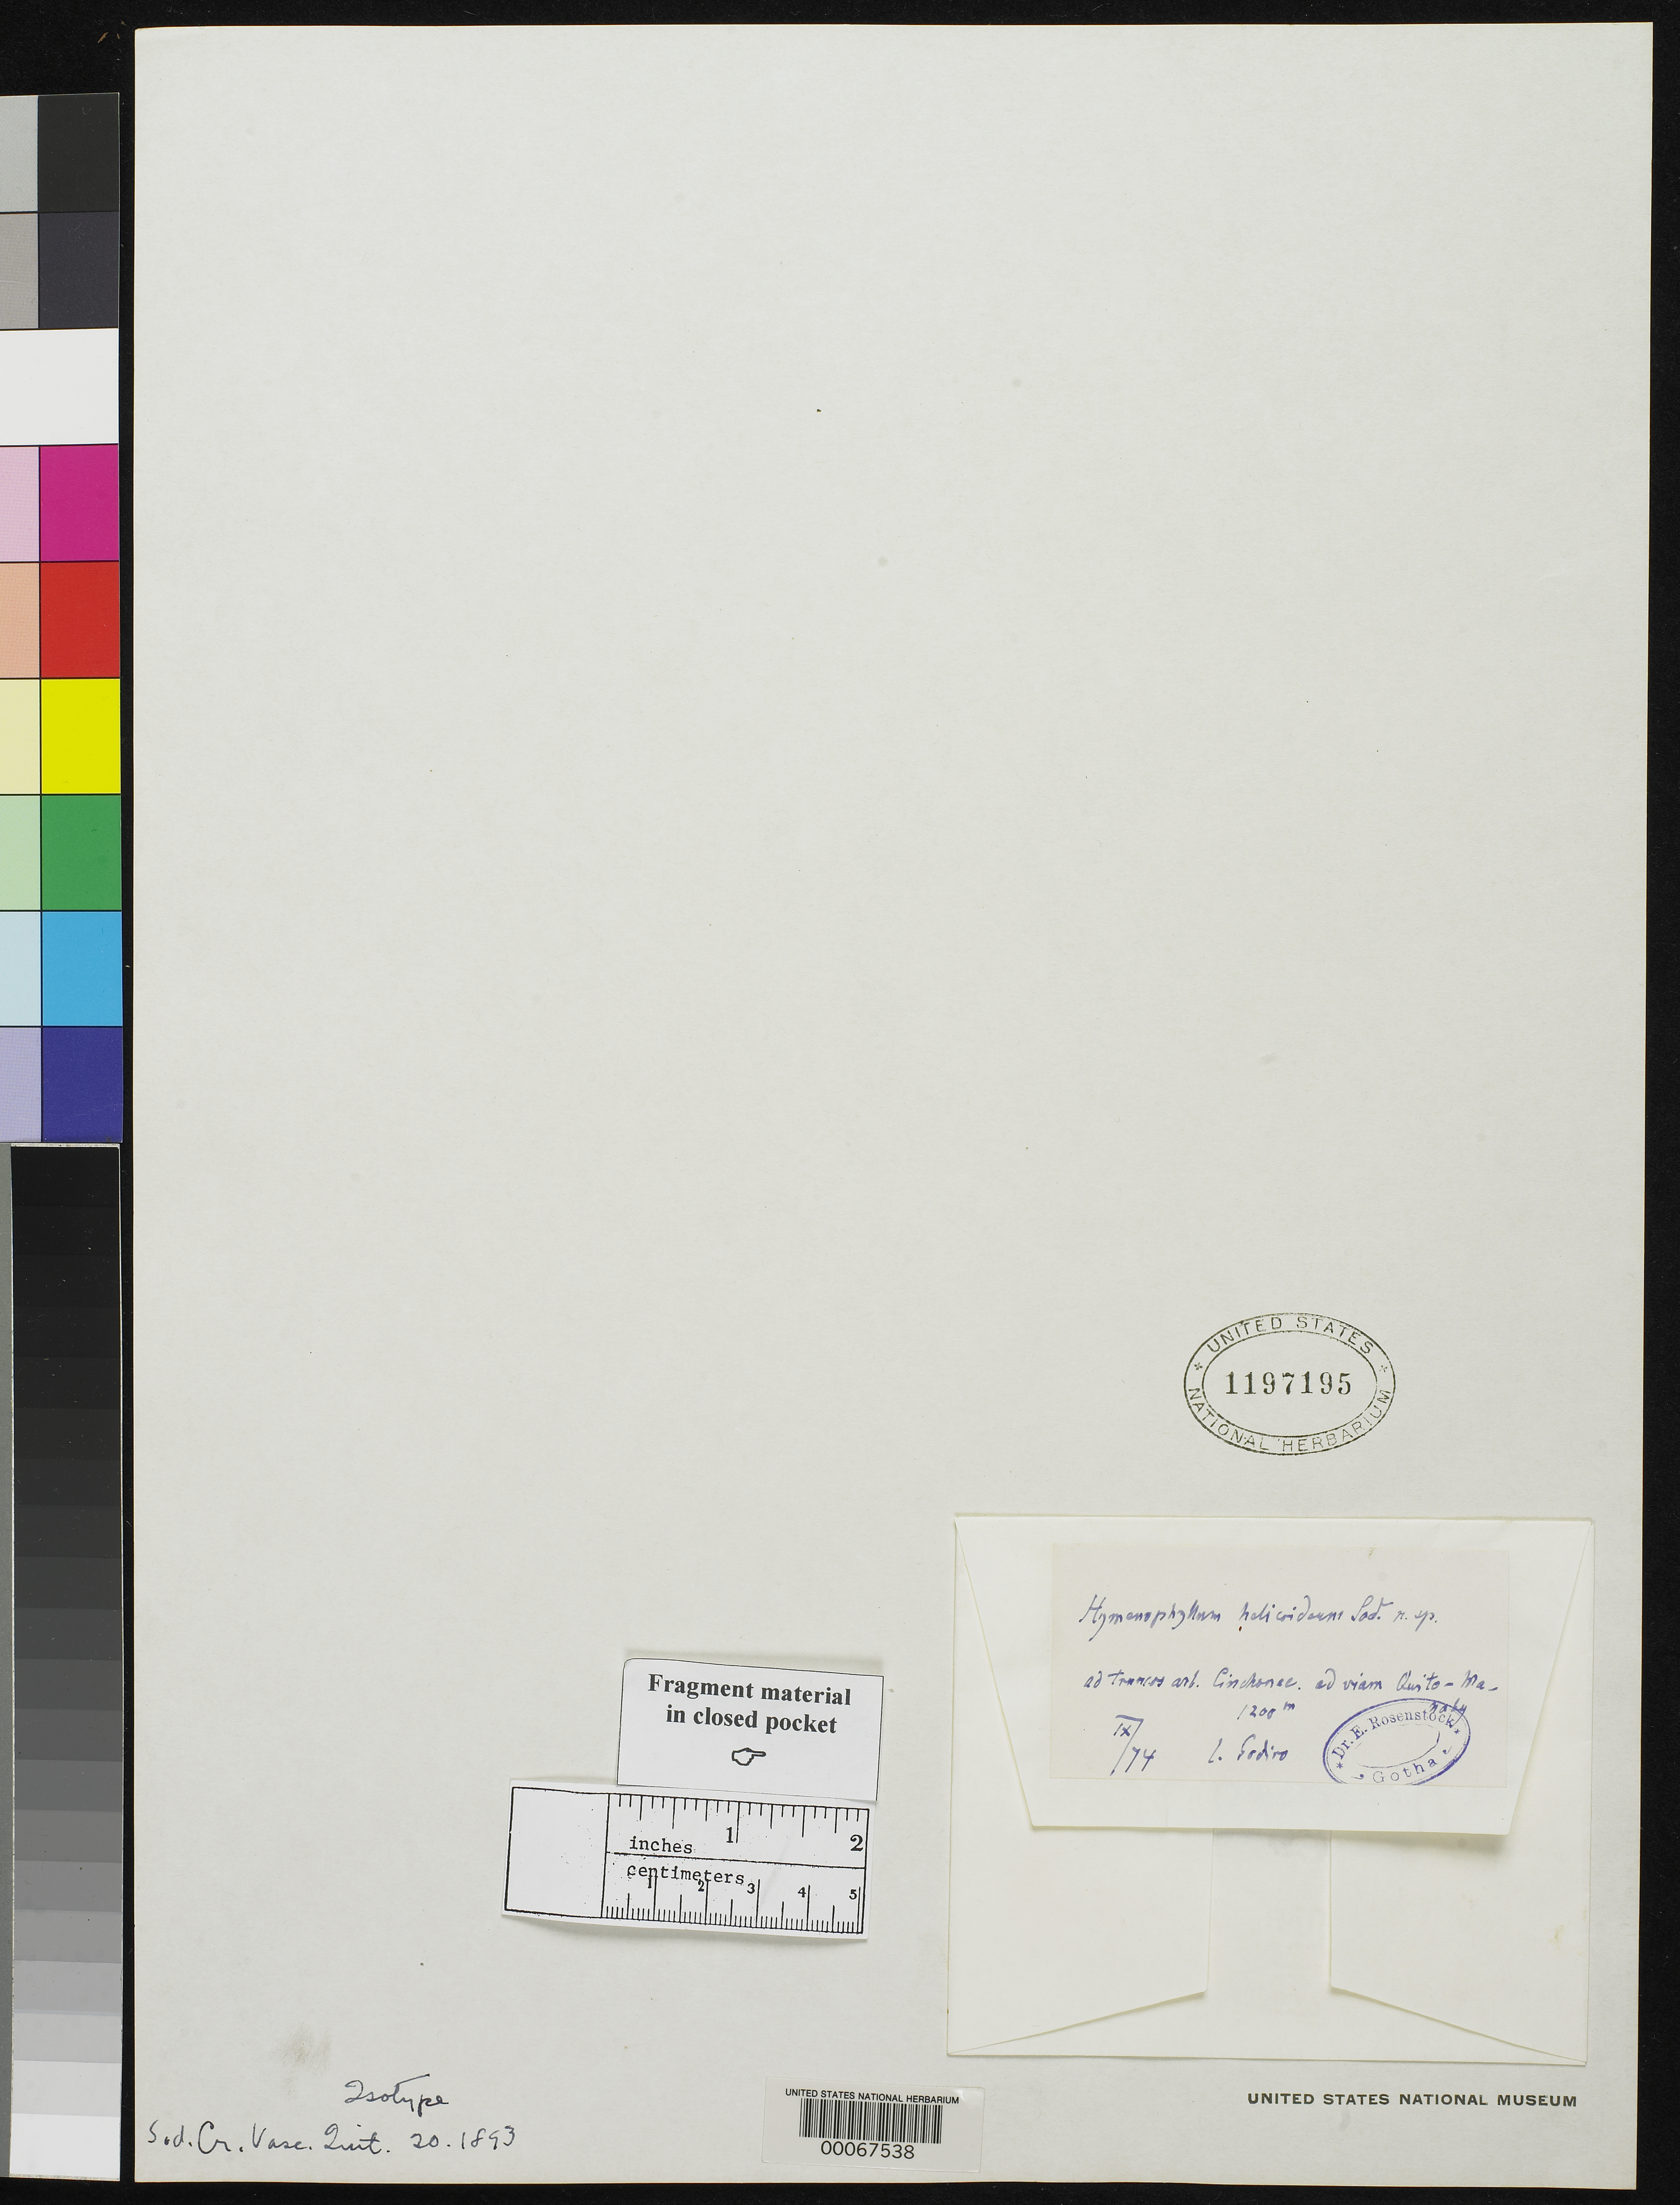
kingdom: Plantae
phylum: Tracheophyta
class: Polypodiopsida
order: Hymenophyllales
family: Hymenophyllaceae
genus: Hymenophyllum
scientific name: Hymenophyllum helicoideum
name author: Sodiro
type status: Type Collection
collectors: L. Sodiro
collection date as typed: Sep 1874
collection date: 1874-09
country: Ecuador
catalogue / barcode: US 1197195